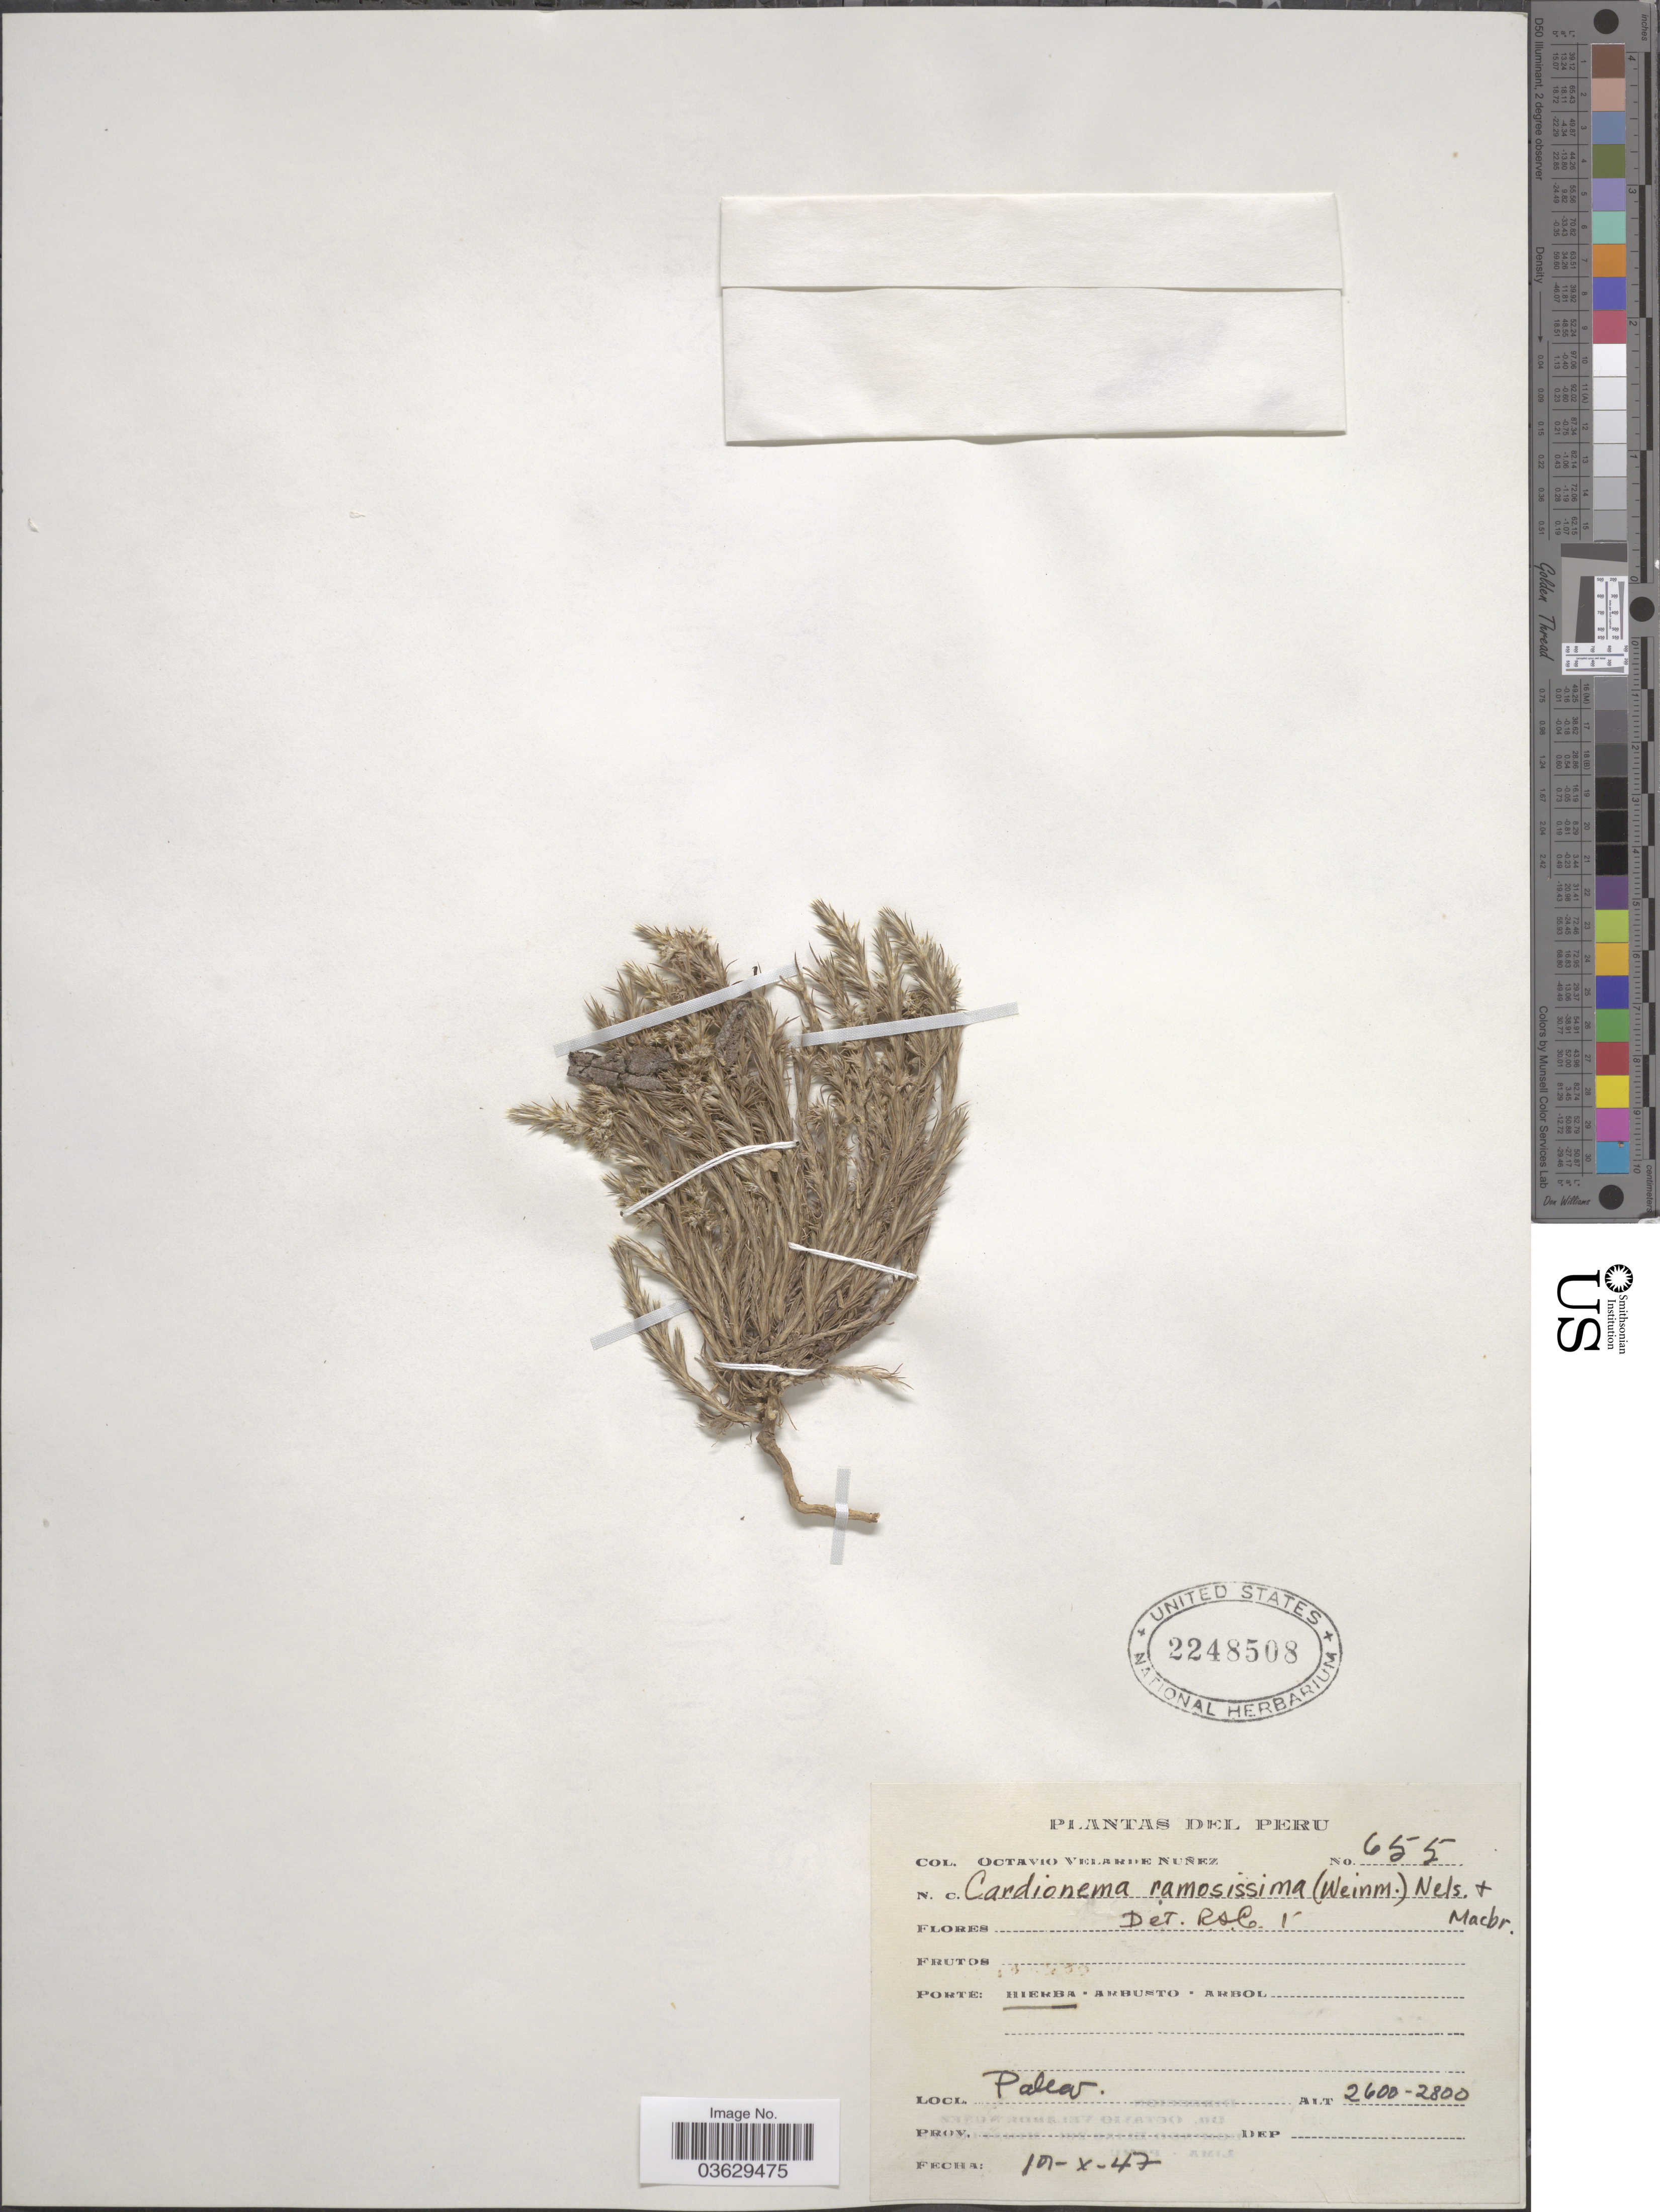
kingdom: Plantae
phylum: Tracheophyta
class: Magnoliopsida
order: Caryophyllales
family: Caryophyllaceae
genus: Cardionema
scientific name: Cardionema sp.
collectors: O. Velarde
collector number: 655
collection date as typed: Transcribed d/m/y: 10/10/47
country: Peru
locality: Palca.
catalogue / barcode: US 2248508